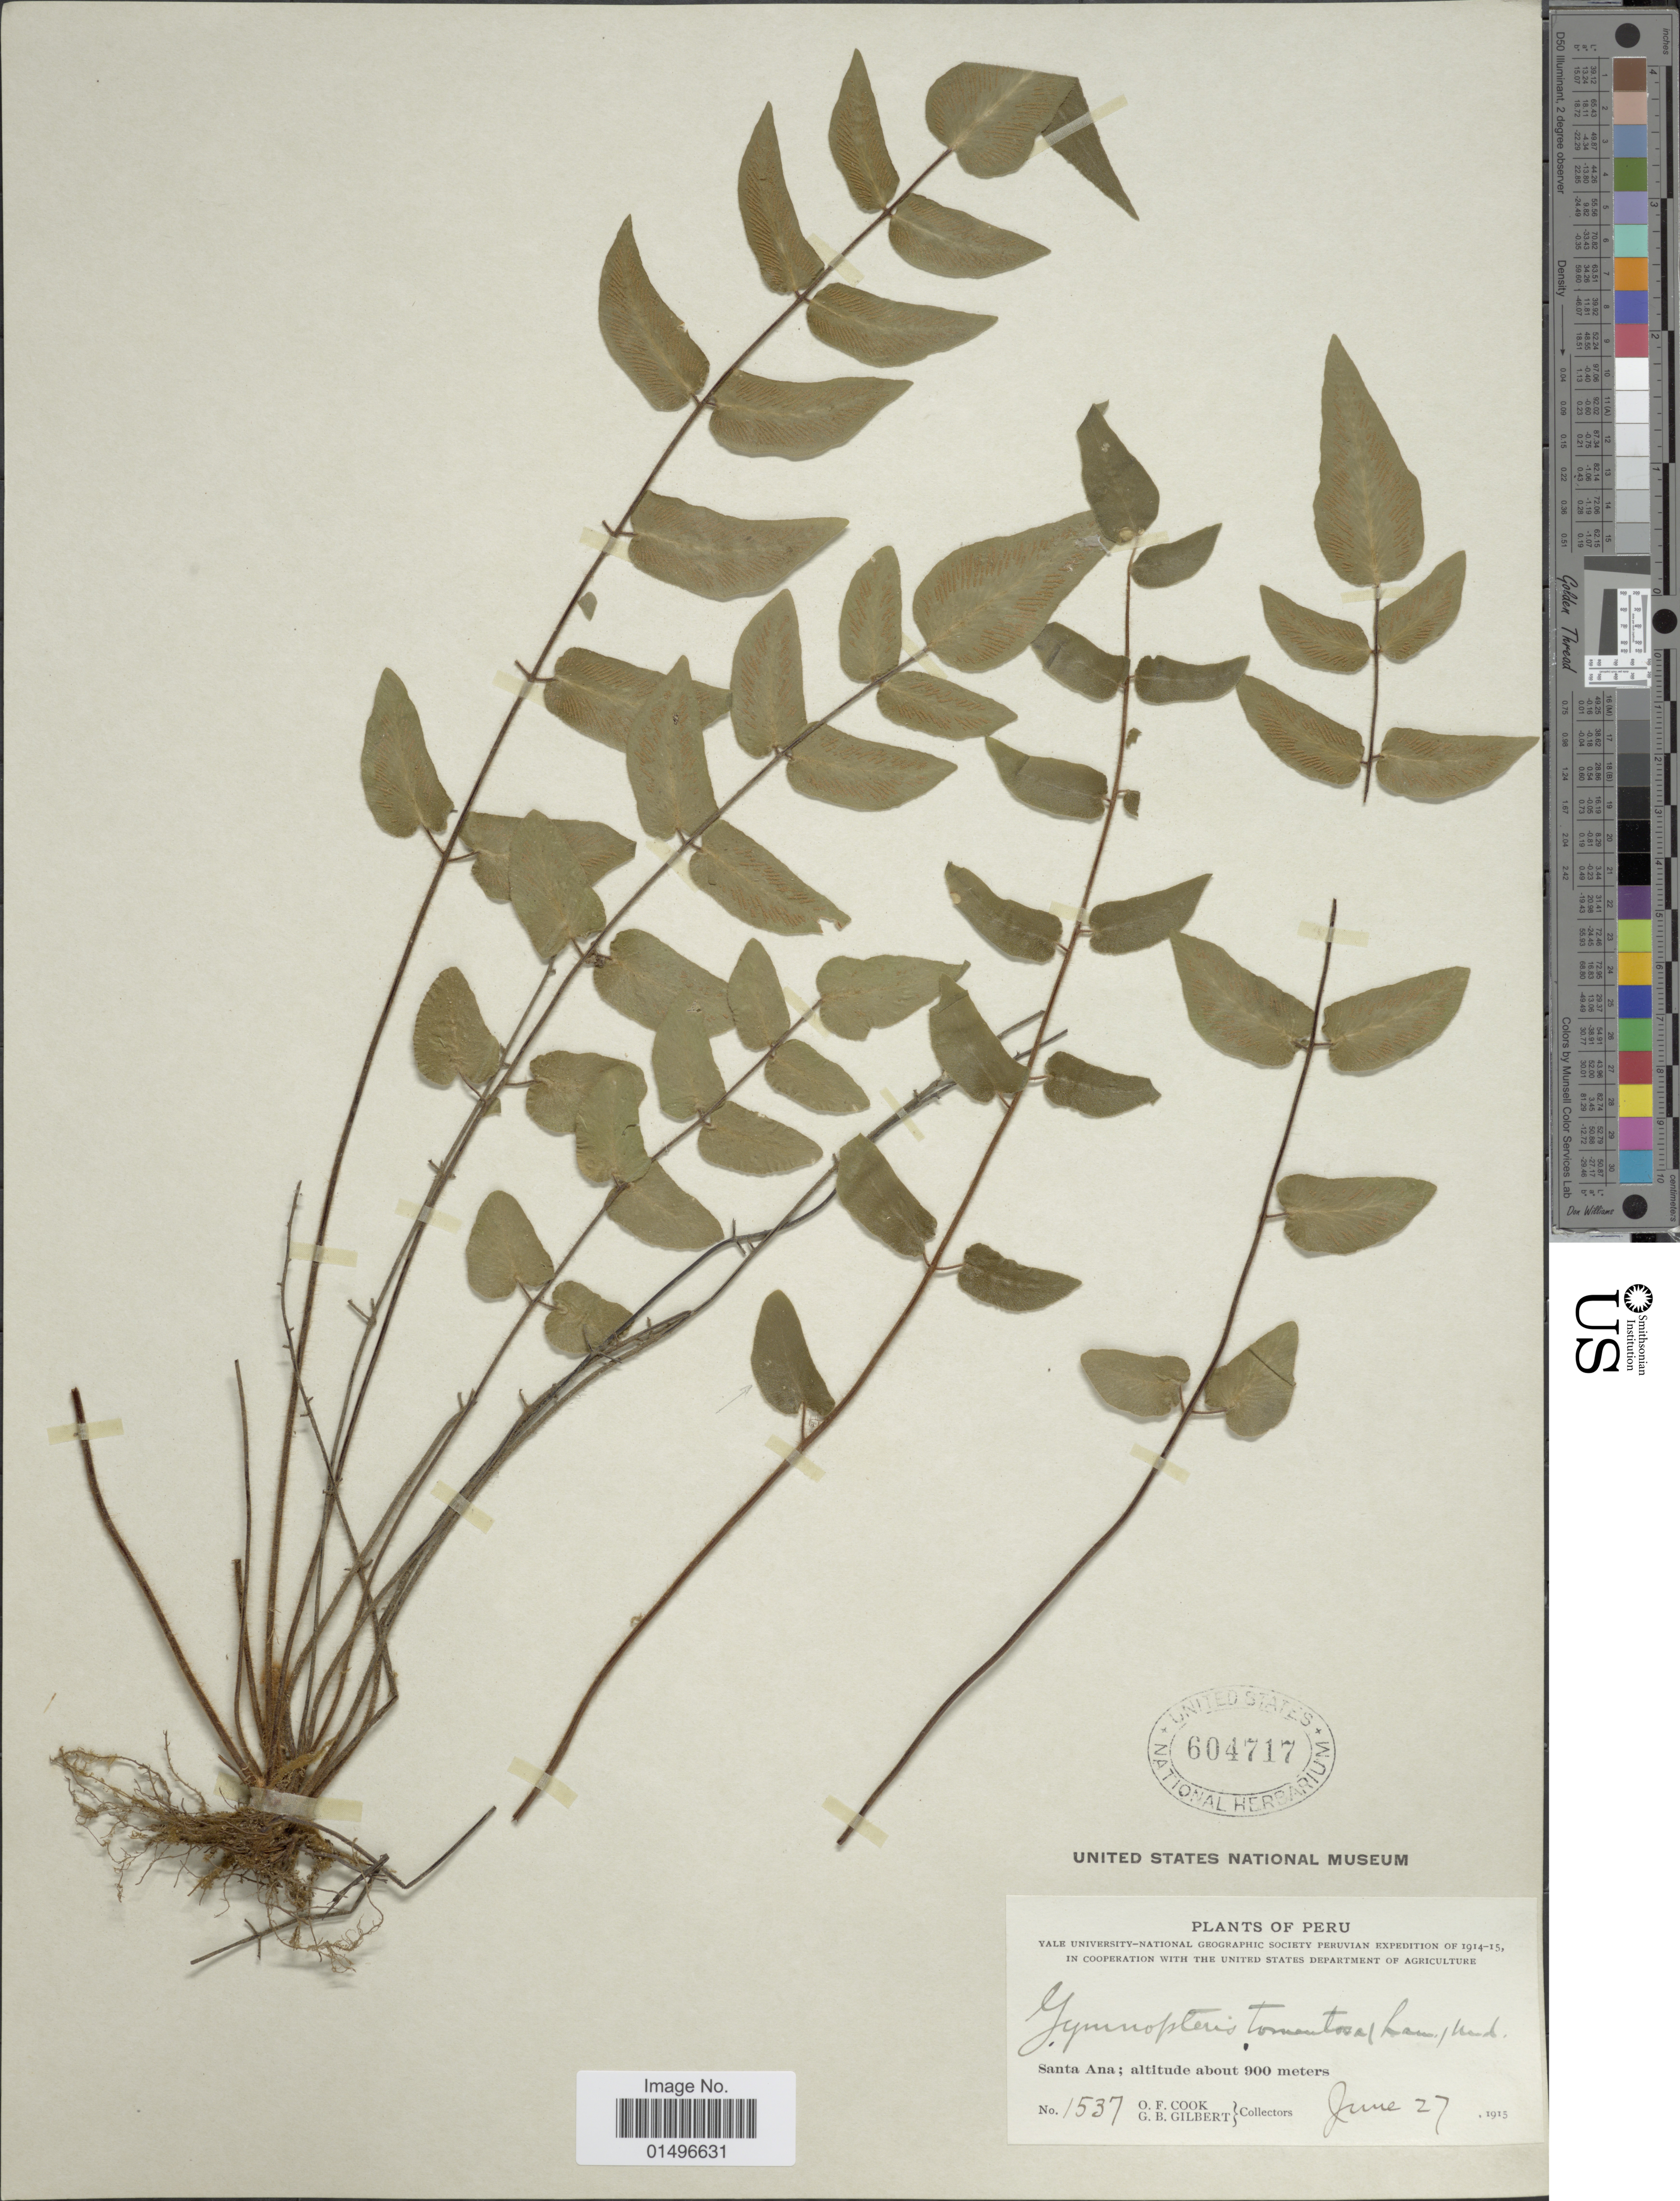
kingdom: Plantae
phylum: Tracheophyta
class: Polypodiopsida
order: Polypodiales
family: Pteridaceae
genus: Hemionitis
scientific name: Hemionitis tomentosa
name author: (Lam.) Raddi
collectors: O. F. Cook & G. B. Gilbert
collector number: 1537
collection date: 1915-06-27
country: Peru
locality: Peru, Santa Ana.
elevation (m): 900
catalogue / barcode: US 604717